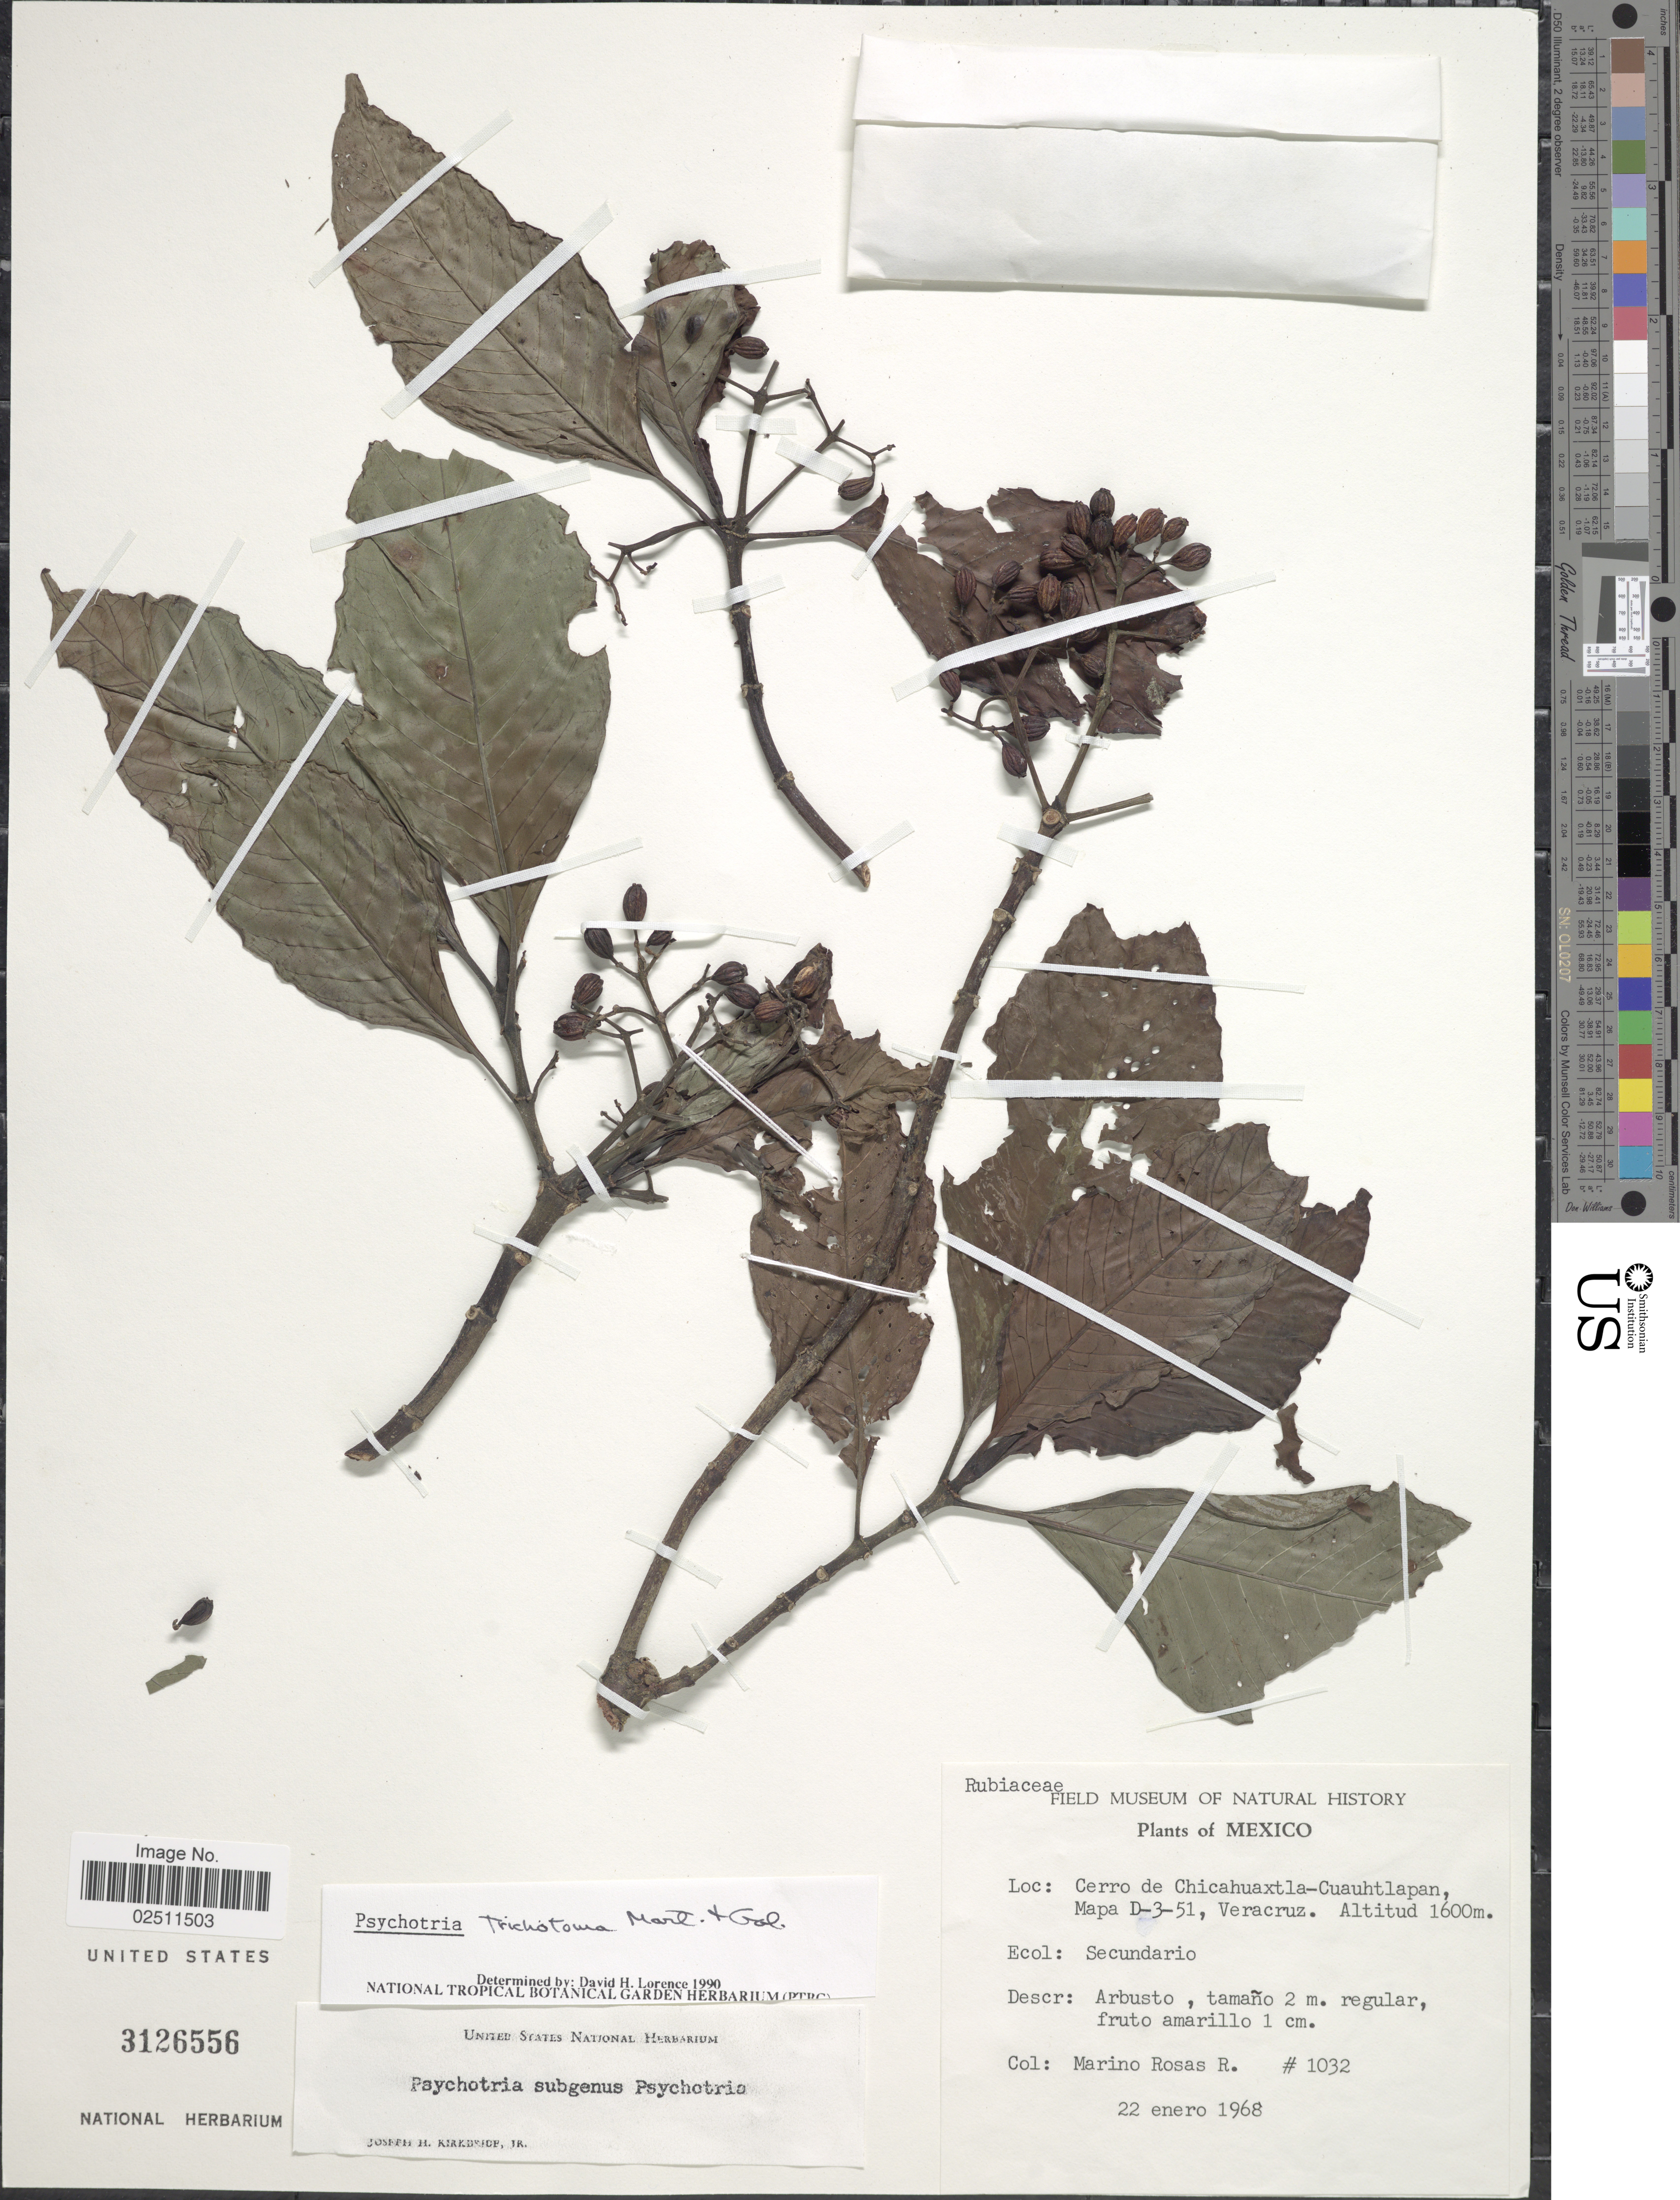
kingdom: Plantae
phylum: Tracheophyta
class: Magnoliopsida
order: Gentianales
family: Rubiaceae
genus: Psychotria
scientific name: Psychotria trichotoma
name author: M. Martens & Galeotti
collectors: M. Rosas R.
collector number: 1032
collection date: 1968-01-22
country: Mexico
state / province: Veracruz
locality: Cerro de chicahuaxtla - Cuauhtlapan, Veracruz, Mapa D-3-51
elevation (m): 1600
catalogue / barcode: US 3126556